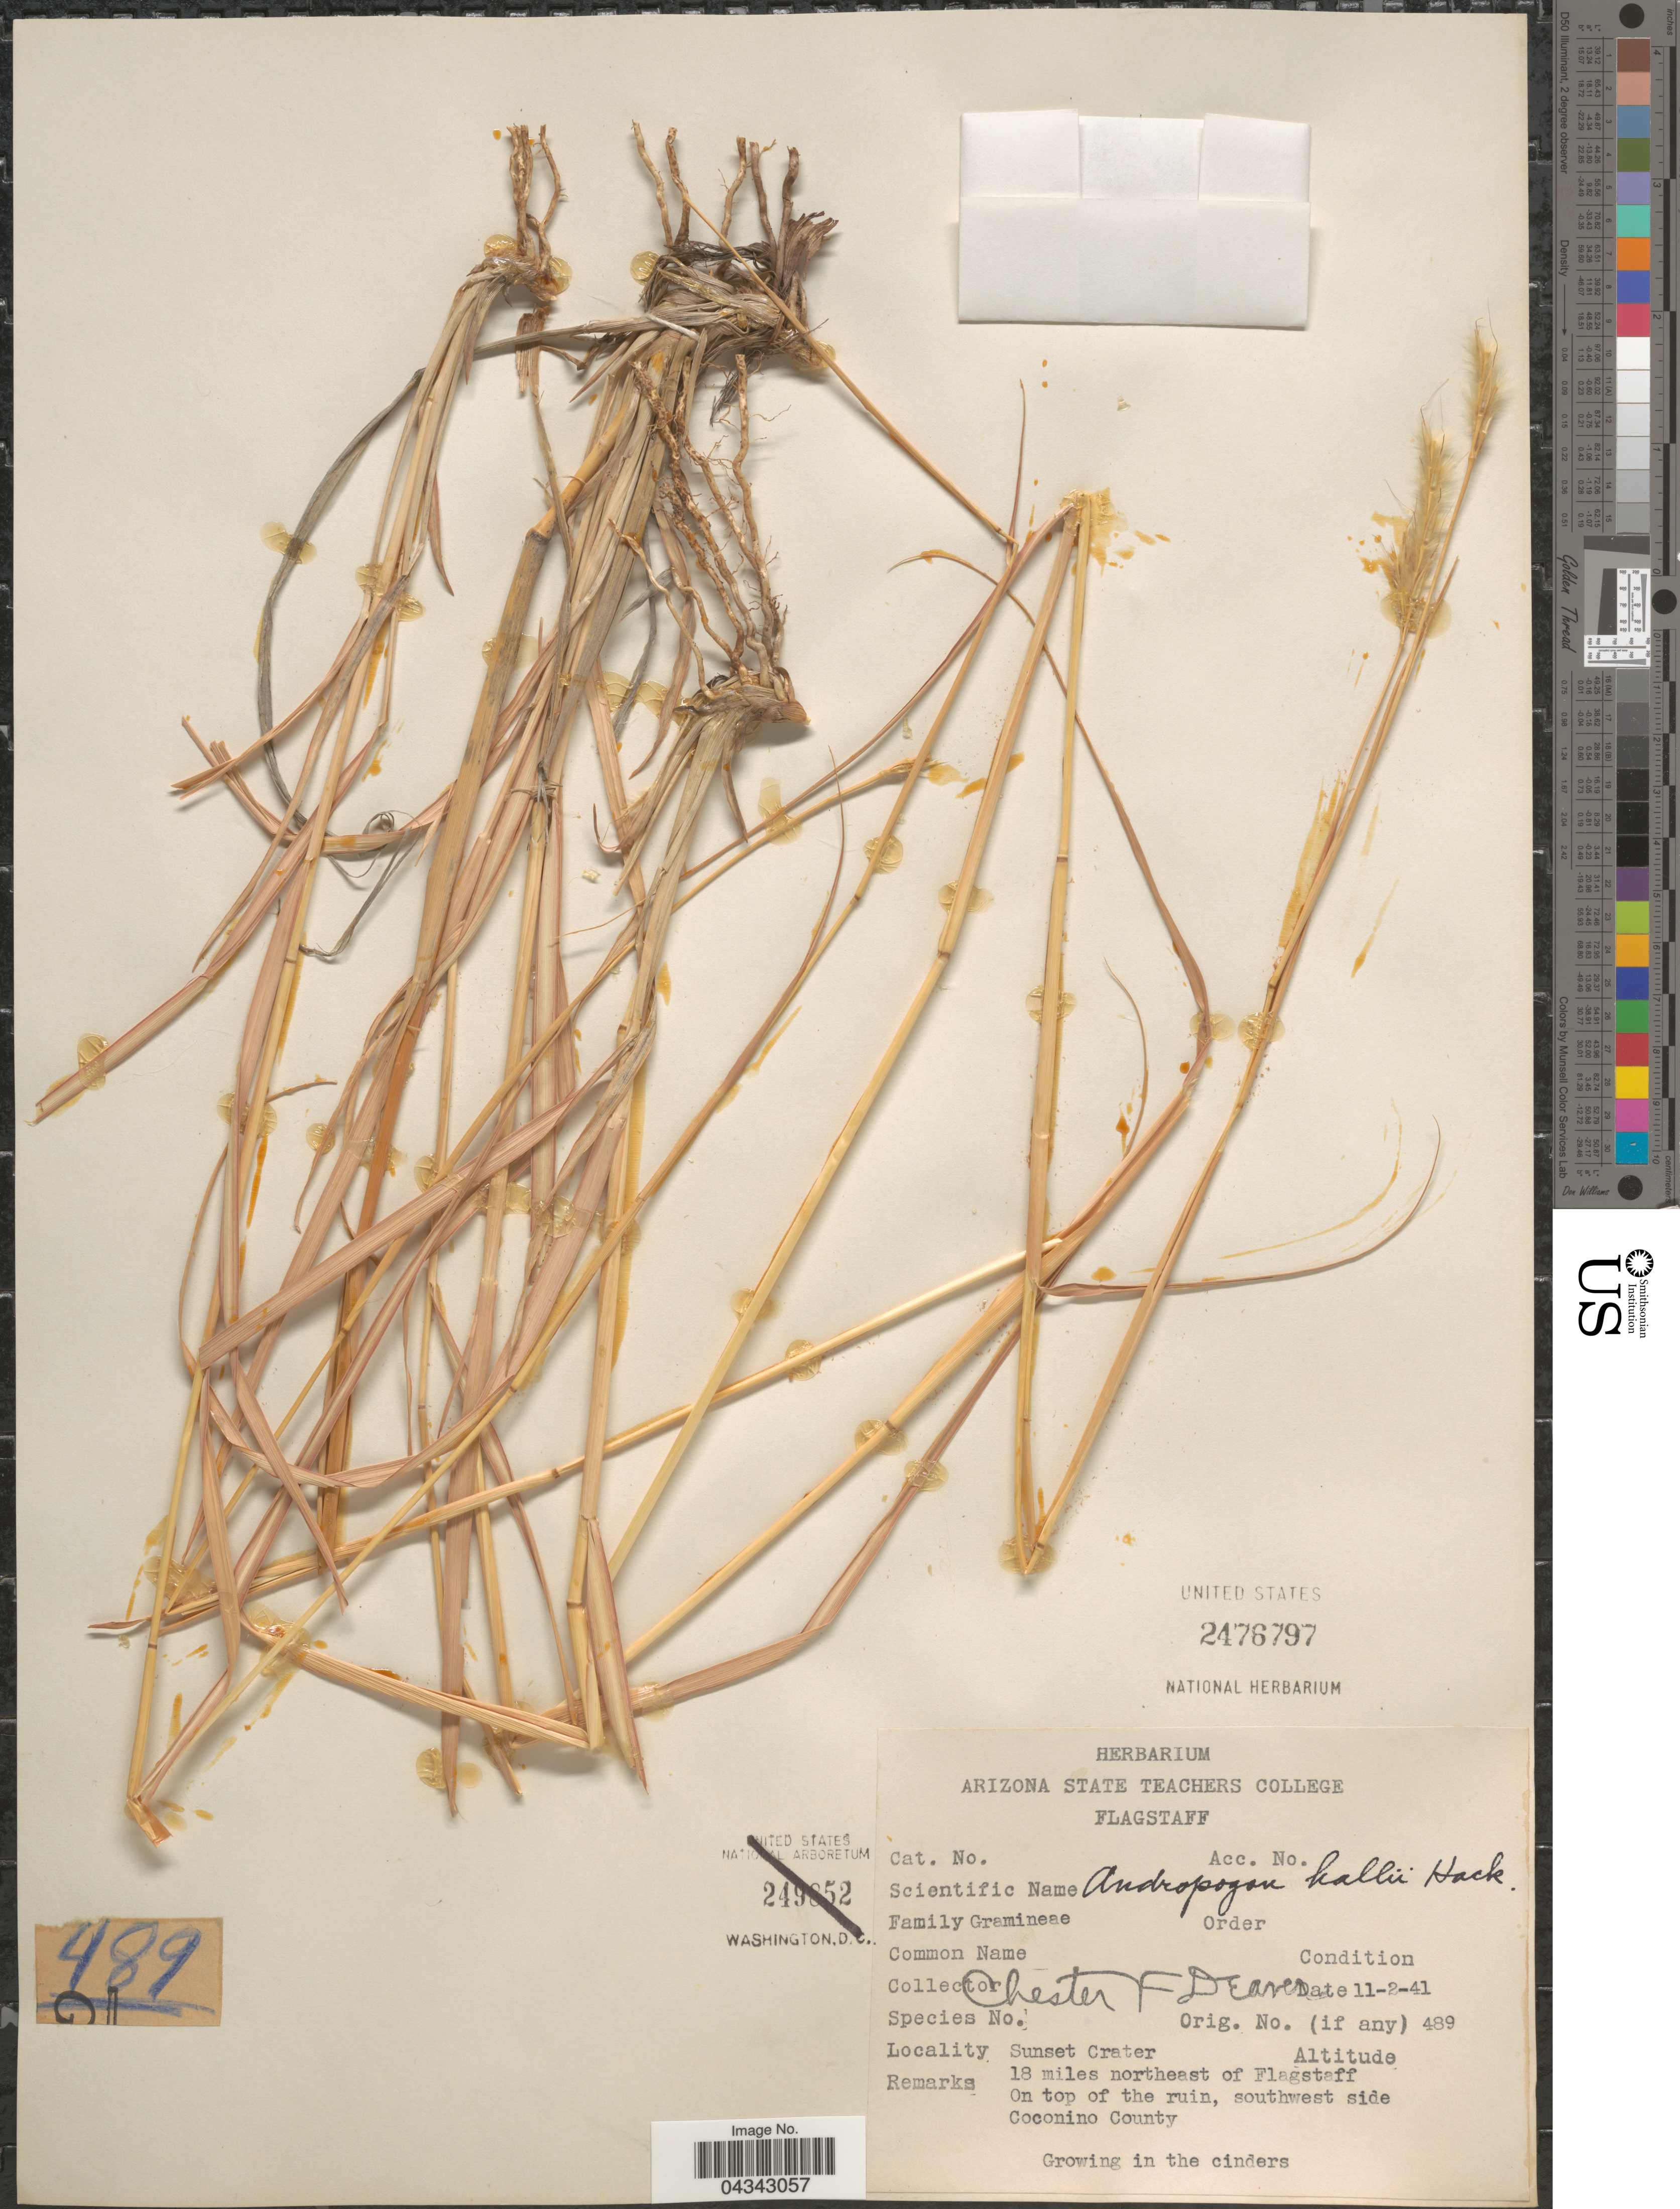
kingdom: Plantae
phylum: Tracheophyta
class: Liliopsida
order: Poales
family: Poaceae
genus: Andropogon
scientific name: Andropogon gerardii subsp. hallii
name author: (Hack.) Wipff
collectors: C. Deaver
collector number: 489?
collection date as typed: Transcribed d/m/y: 2/11/41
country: United States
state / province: Arizona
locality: Sunset Crater. 18 miles northeast of Flagstaff. On top of the ruin, southwest side, Coconino County.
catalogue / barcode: US 2476797